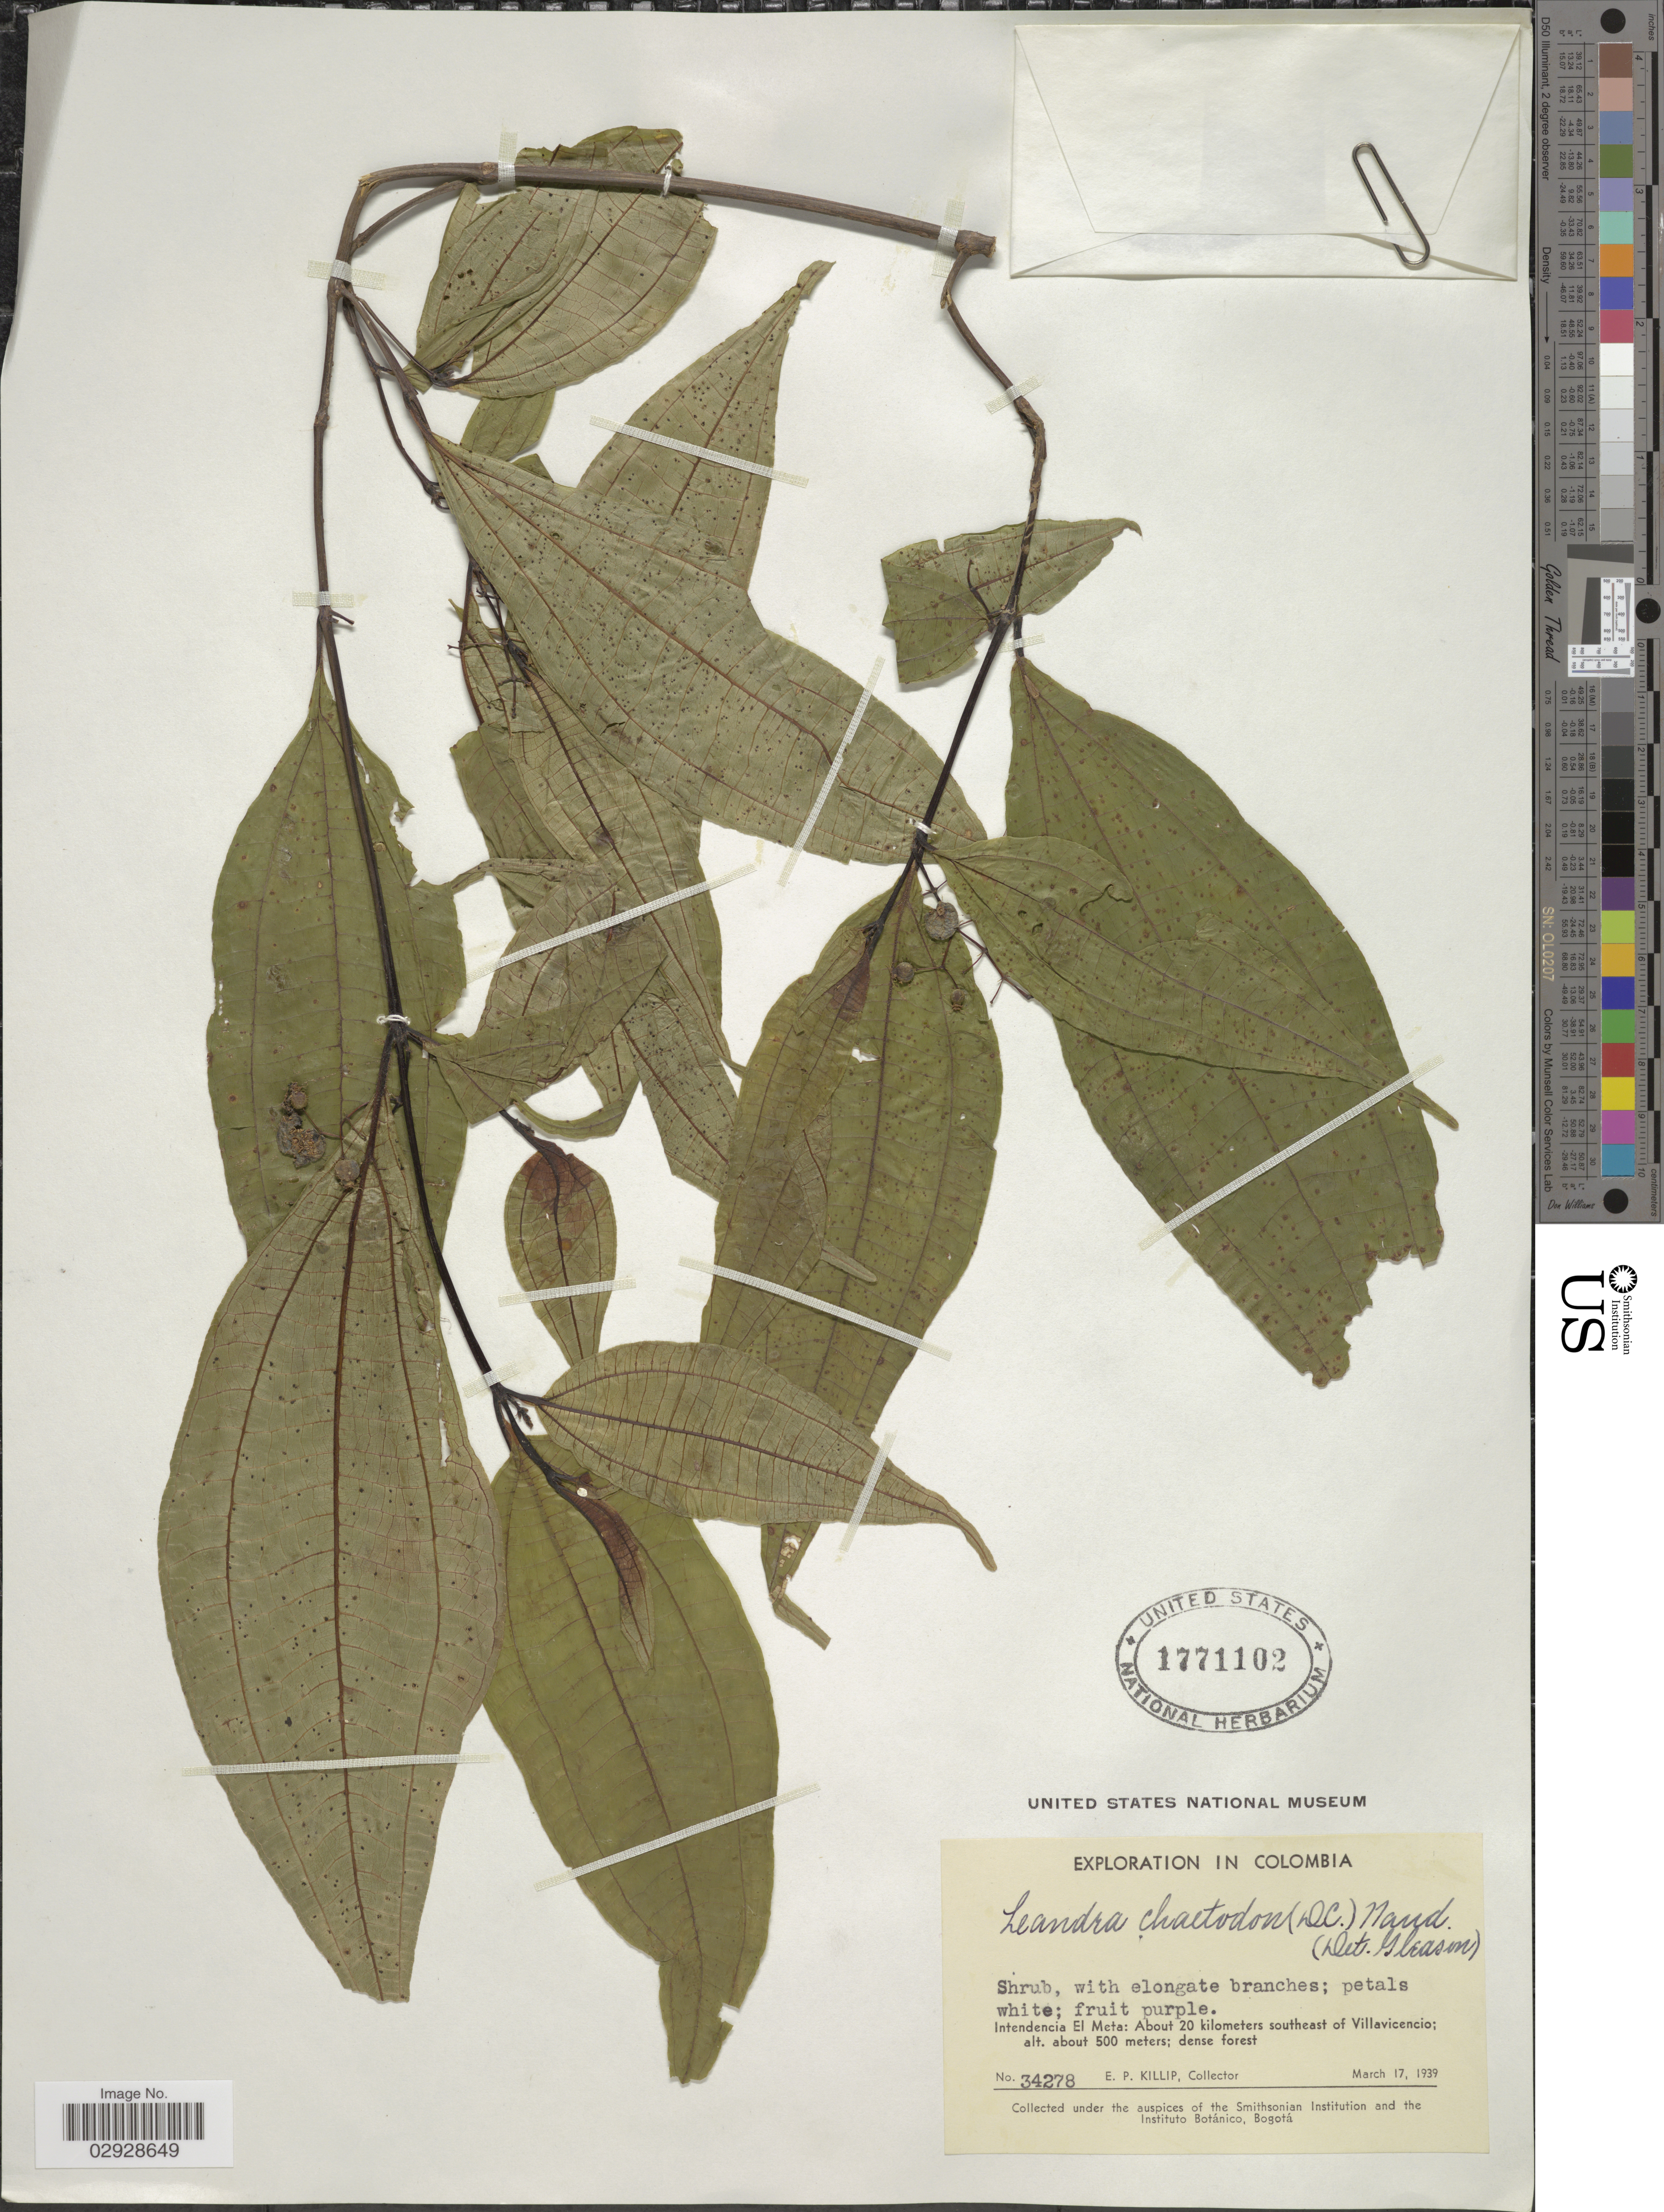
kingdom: Plantae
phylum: Tracheophyta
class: Magnoliopsida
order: Myrtales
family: Melastomataceae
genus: Leandra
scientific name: Leandra chaetodon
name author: (DC.) Cogn.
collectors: E. P. Killip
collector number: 34278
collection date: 1939-03-17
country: Colombia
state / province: Meta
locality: Intendencia El Meta: About 20 kilomters southeast of Villavicencio.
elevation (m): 500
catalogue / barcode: US 1771102